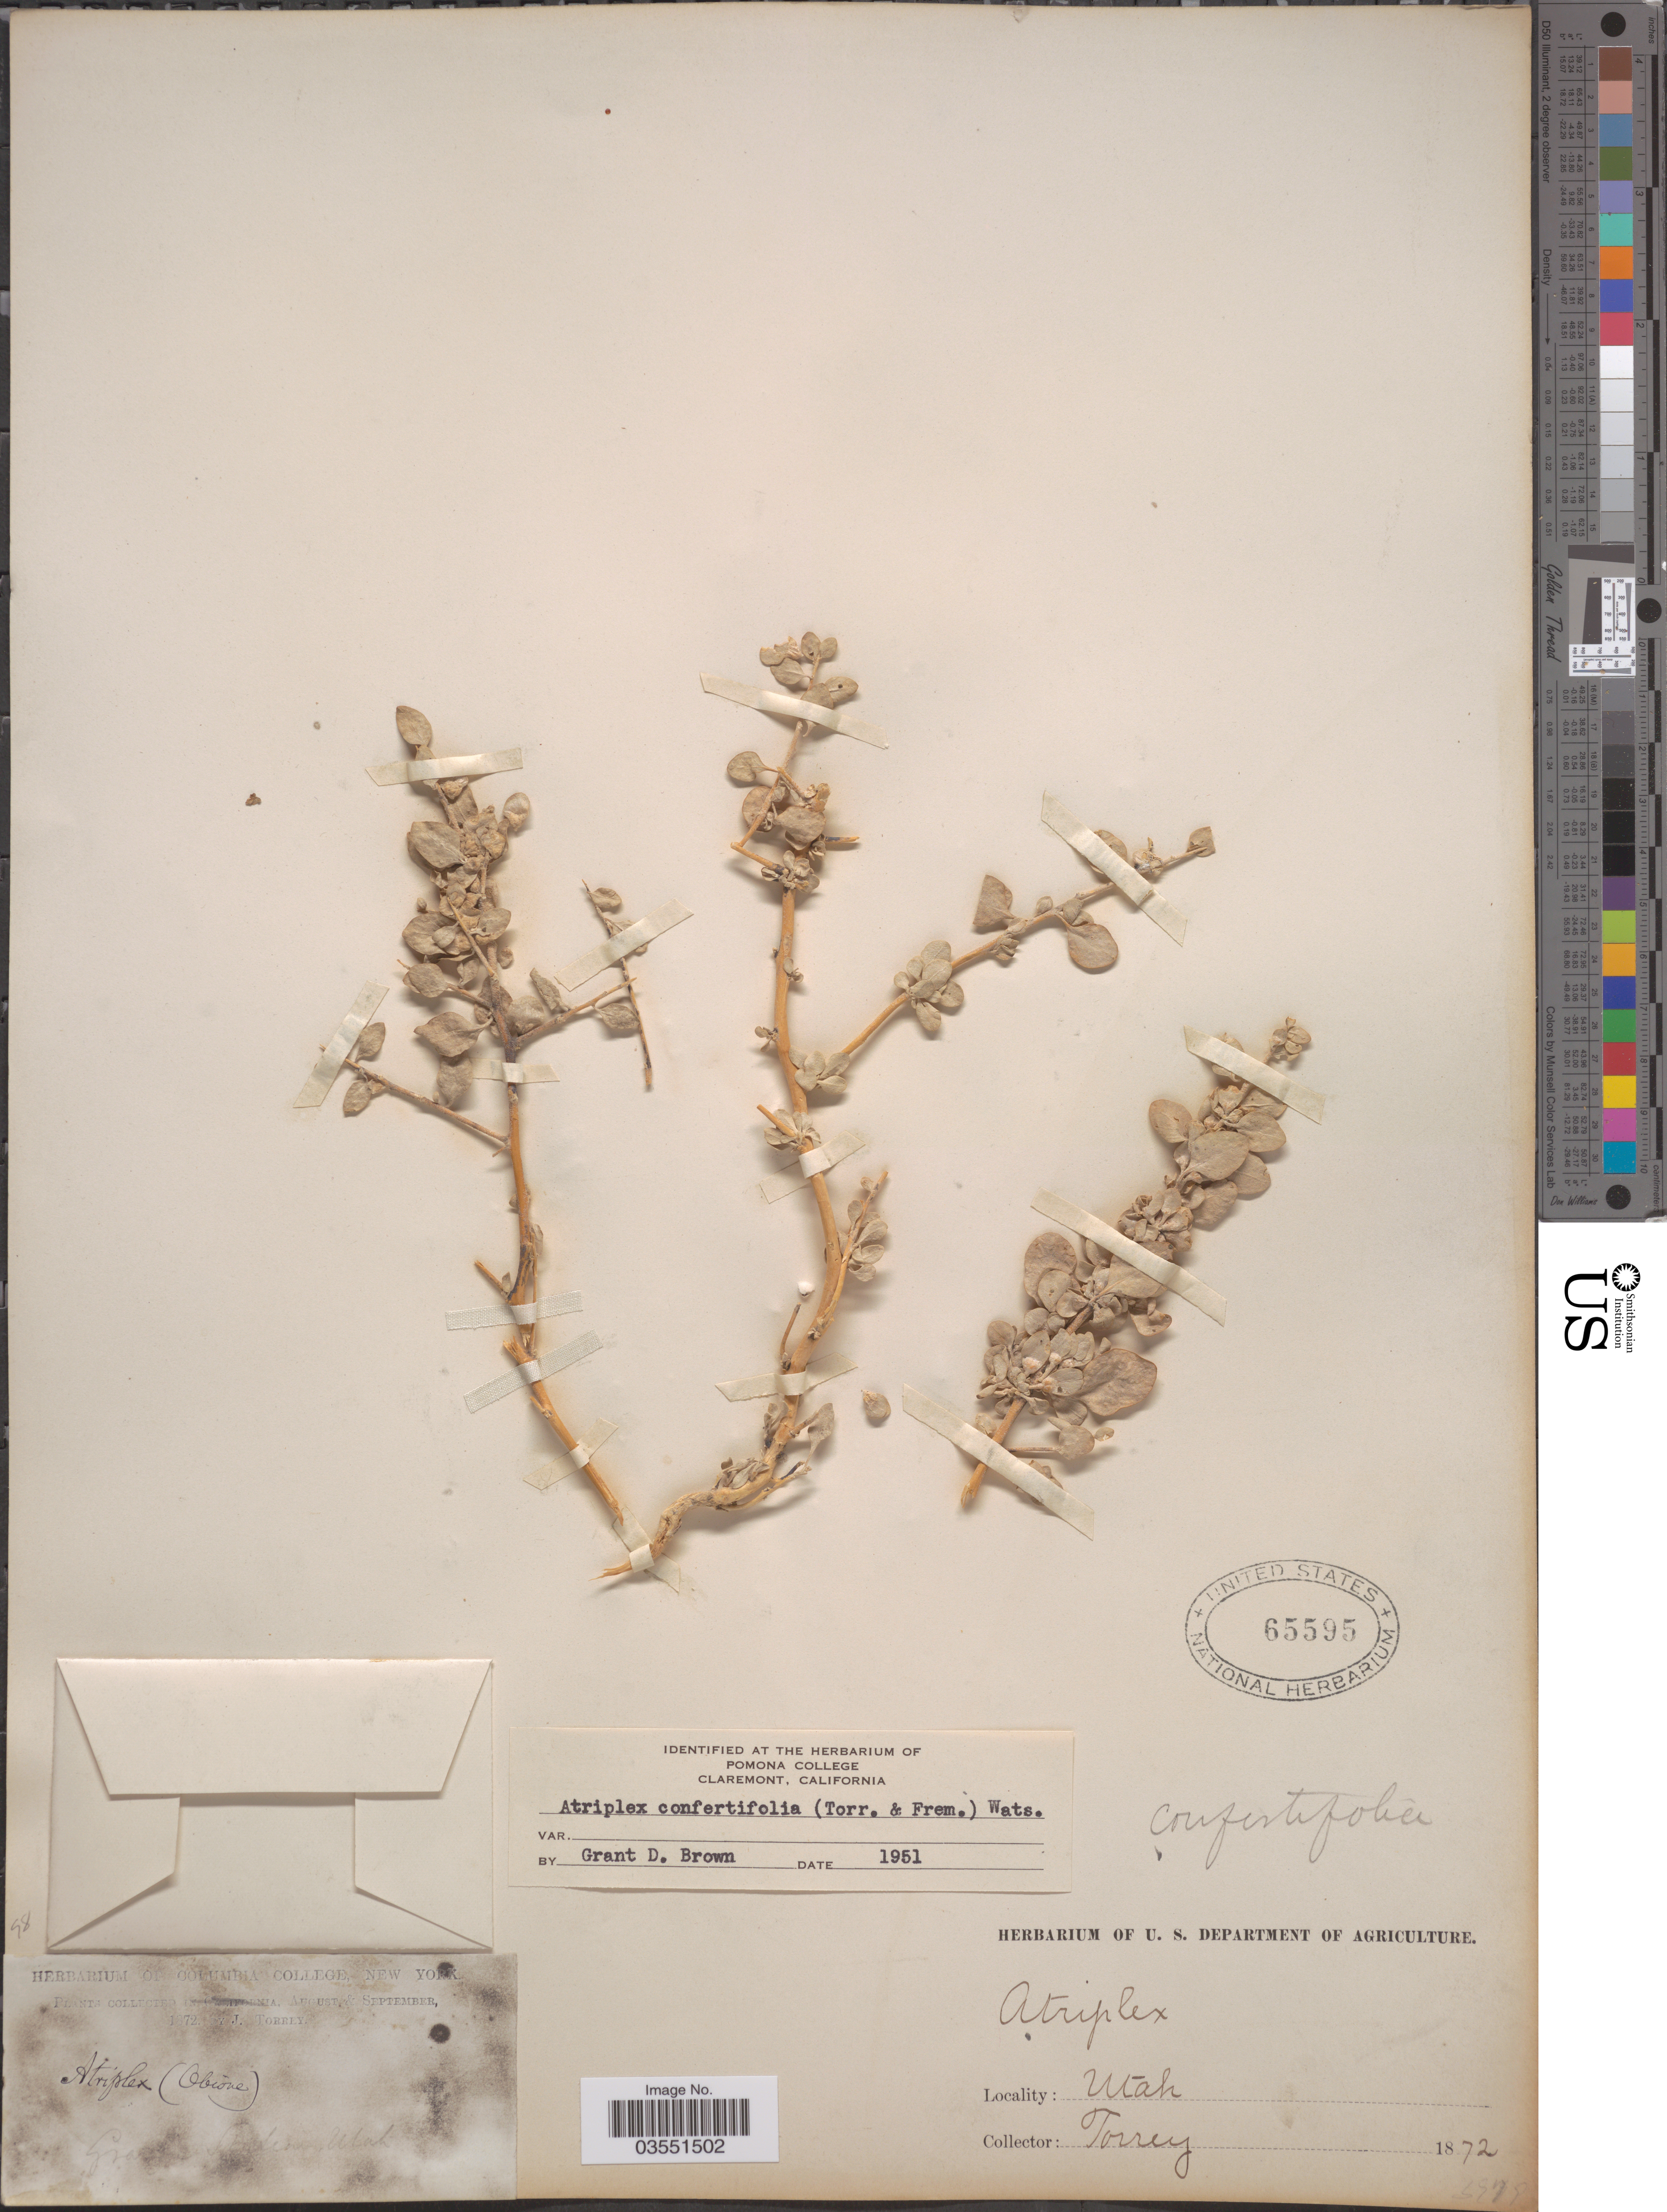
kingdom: Plantae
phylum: Tracheophyta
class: Magnoliopsida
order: Caryophyllales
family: Amaranthaceae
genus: Atriplex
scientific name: Atriplex confertifolia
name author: (Torr. & Frém.) S. Watson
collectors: J. Torrey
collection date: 1872-08/1872-09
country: United States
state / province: Utah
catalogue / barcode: US 65595